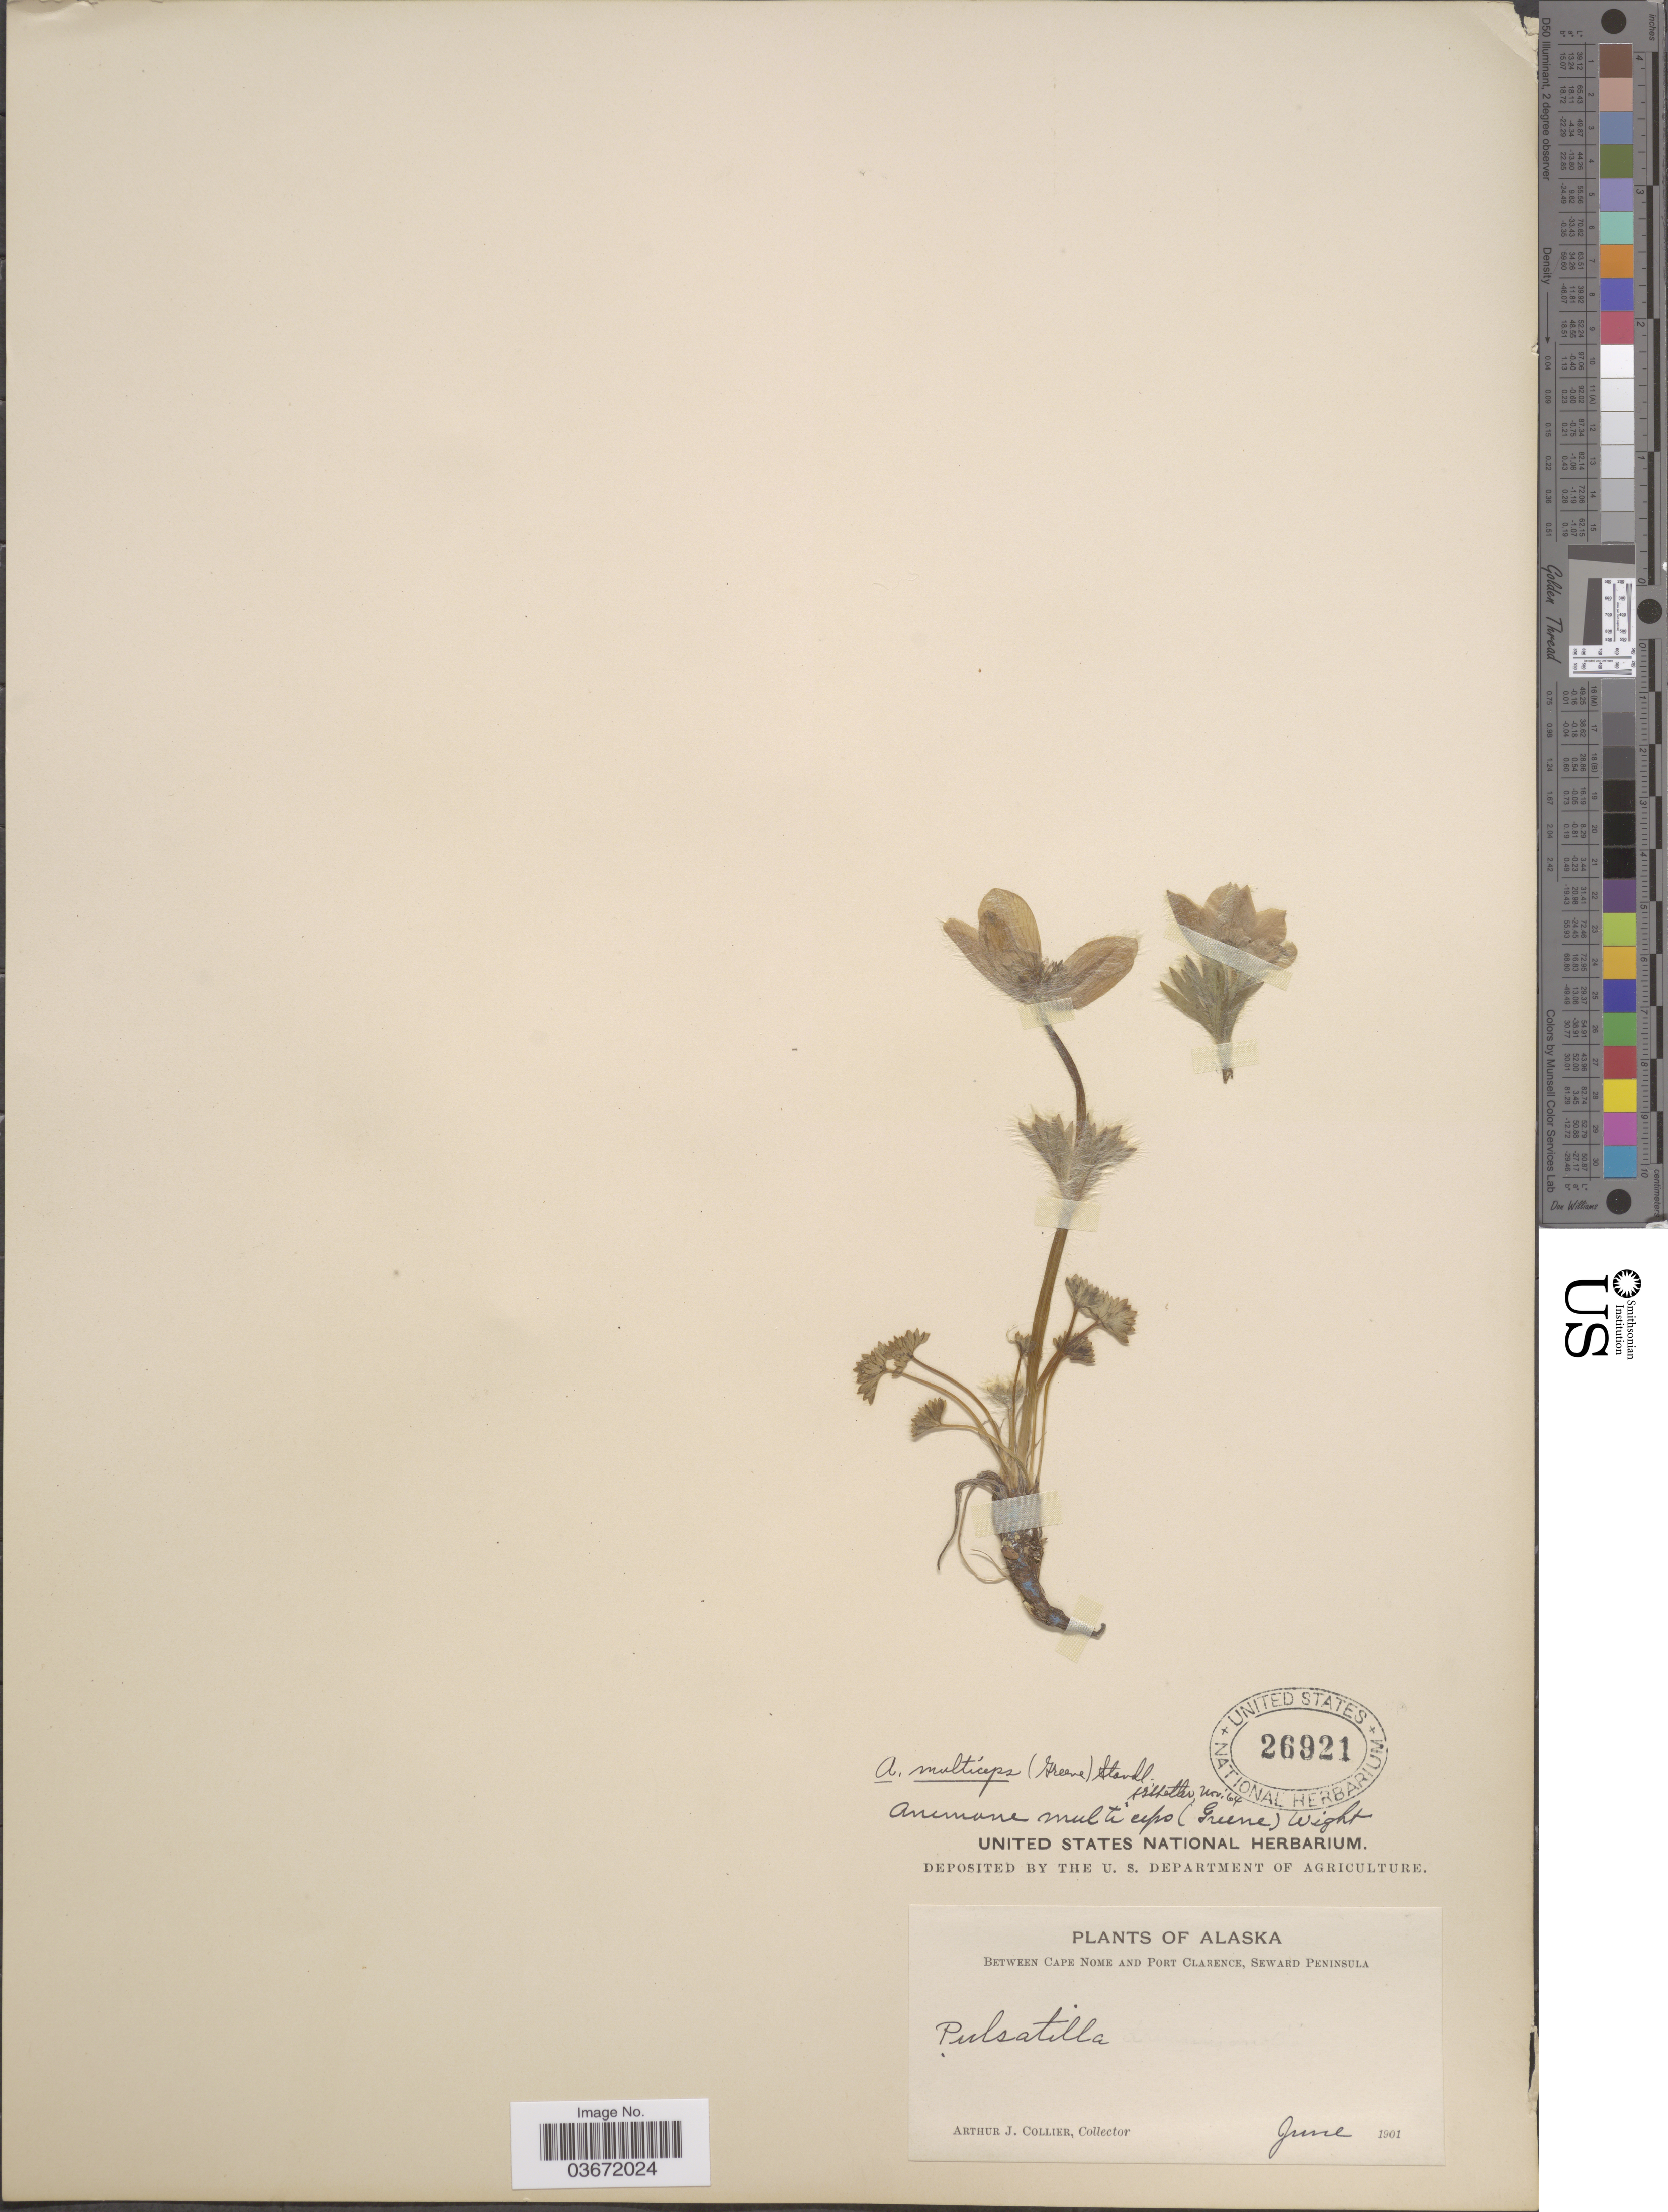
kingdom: Plantae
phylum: Tracheophyta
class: Magnoliopsida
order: Ranunculales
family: Ranunculaceae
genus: Anemone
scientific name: Anemone multiceps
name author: (Greene) Standl.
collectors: A. Collier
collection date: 1901-06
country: United States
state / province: Alaska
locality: Between Cape Nome and Port Clarence, Seward Peninsula.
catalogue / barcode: US 26921